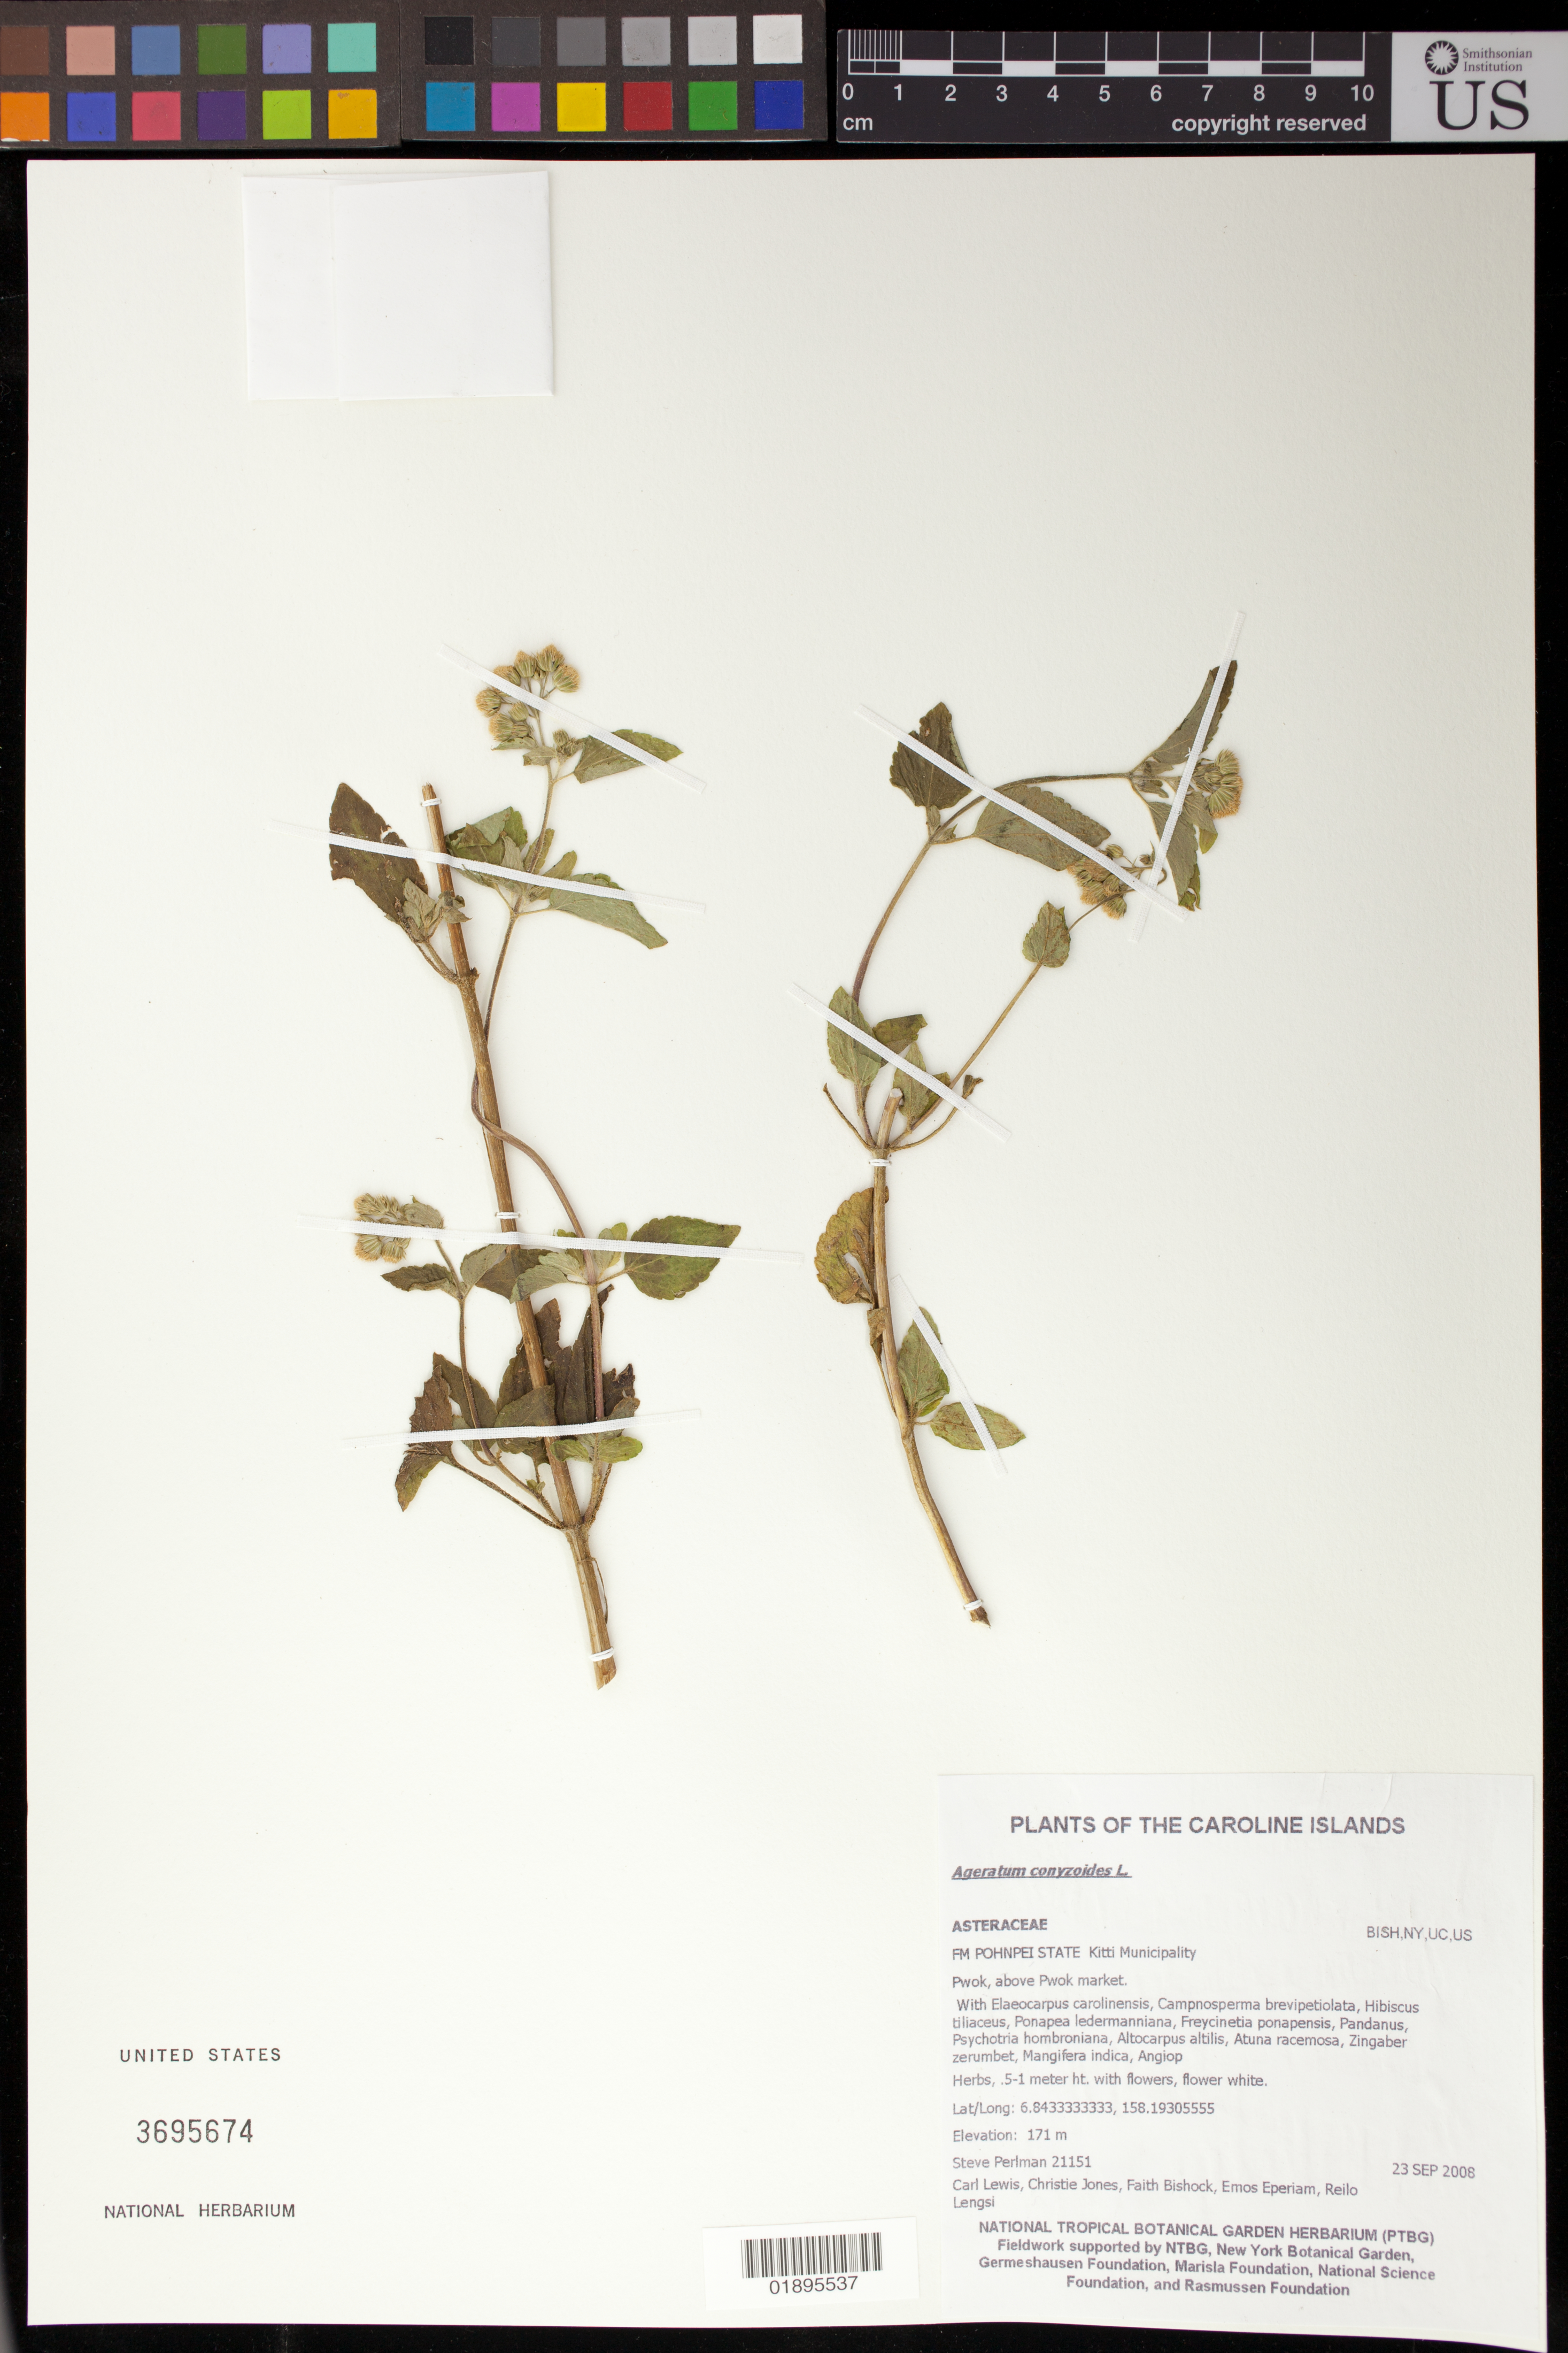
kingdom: Plantae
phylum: Tracheophyta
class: Magnoliopsida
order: Asterales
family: Asteraceae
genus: Ageratum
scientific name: Ageratum conyzoides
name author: L.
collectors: S. P. Perlman, C. Lewis, C. Jones, F. Bishock & P. Eperiam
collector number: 21151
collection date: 2008-09-23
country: Micronesia, Federated States of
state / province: Pohnpei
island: Pohnpei [Ponape]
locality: Kitti Municipality, Pwok, above Pwok market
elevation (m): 171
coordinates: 6.9205555555, 158.2047222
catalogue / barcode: US 3695674